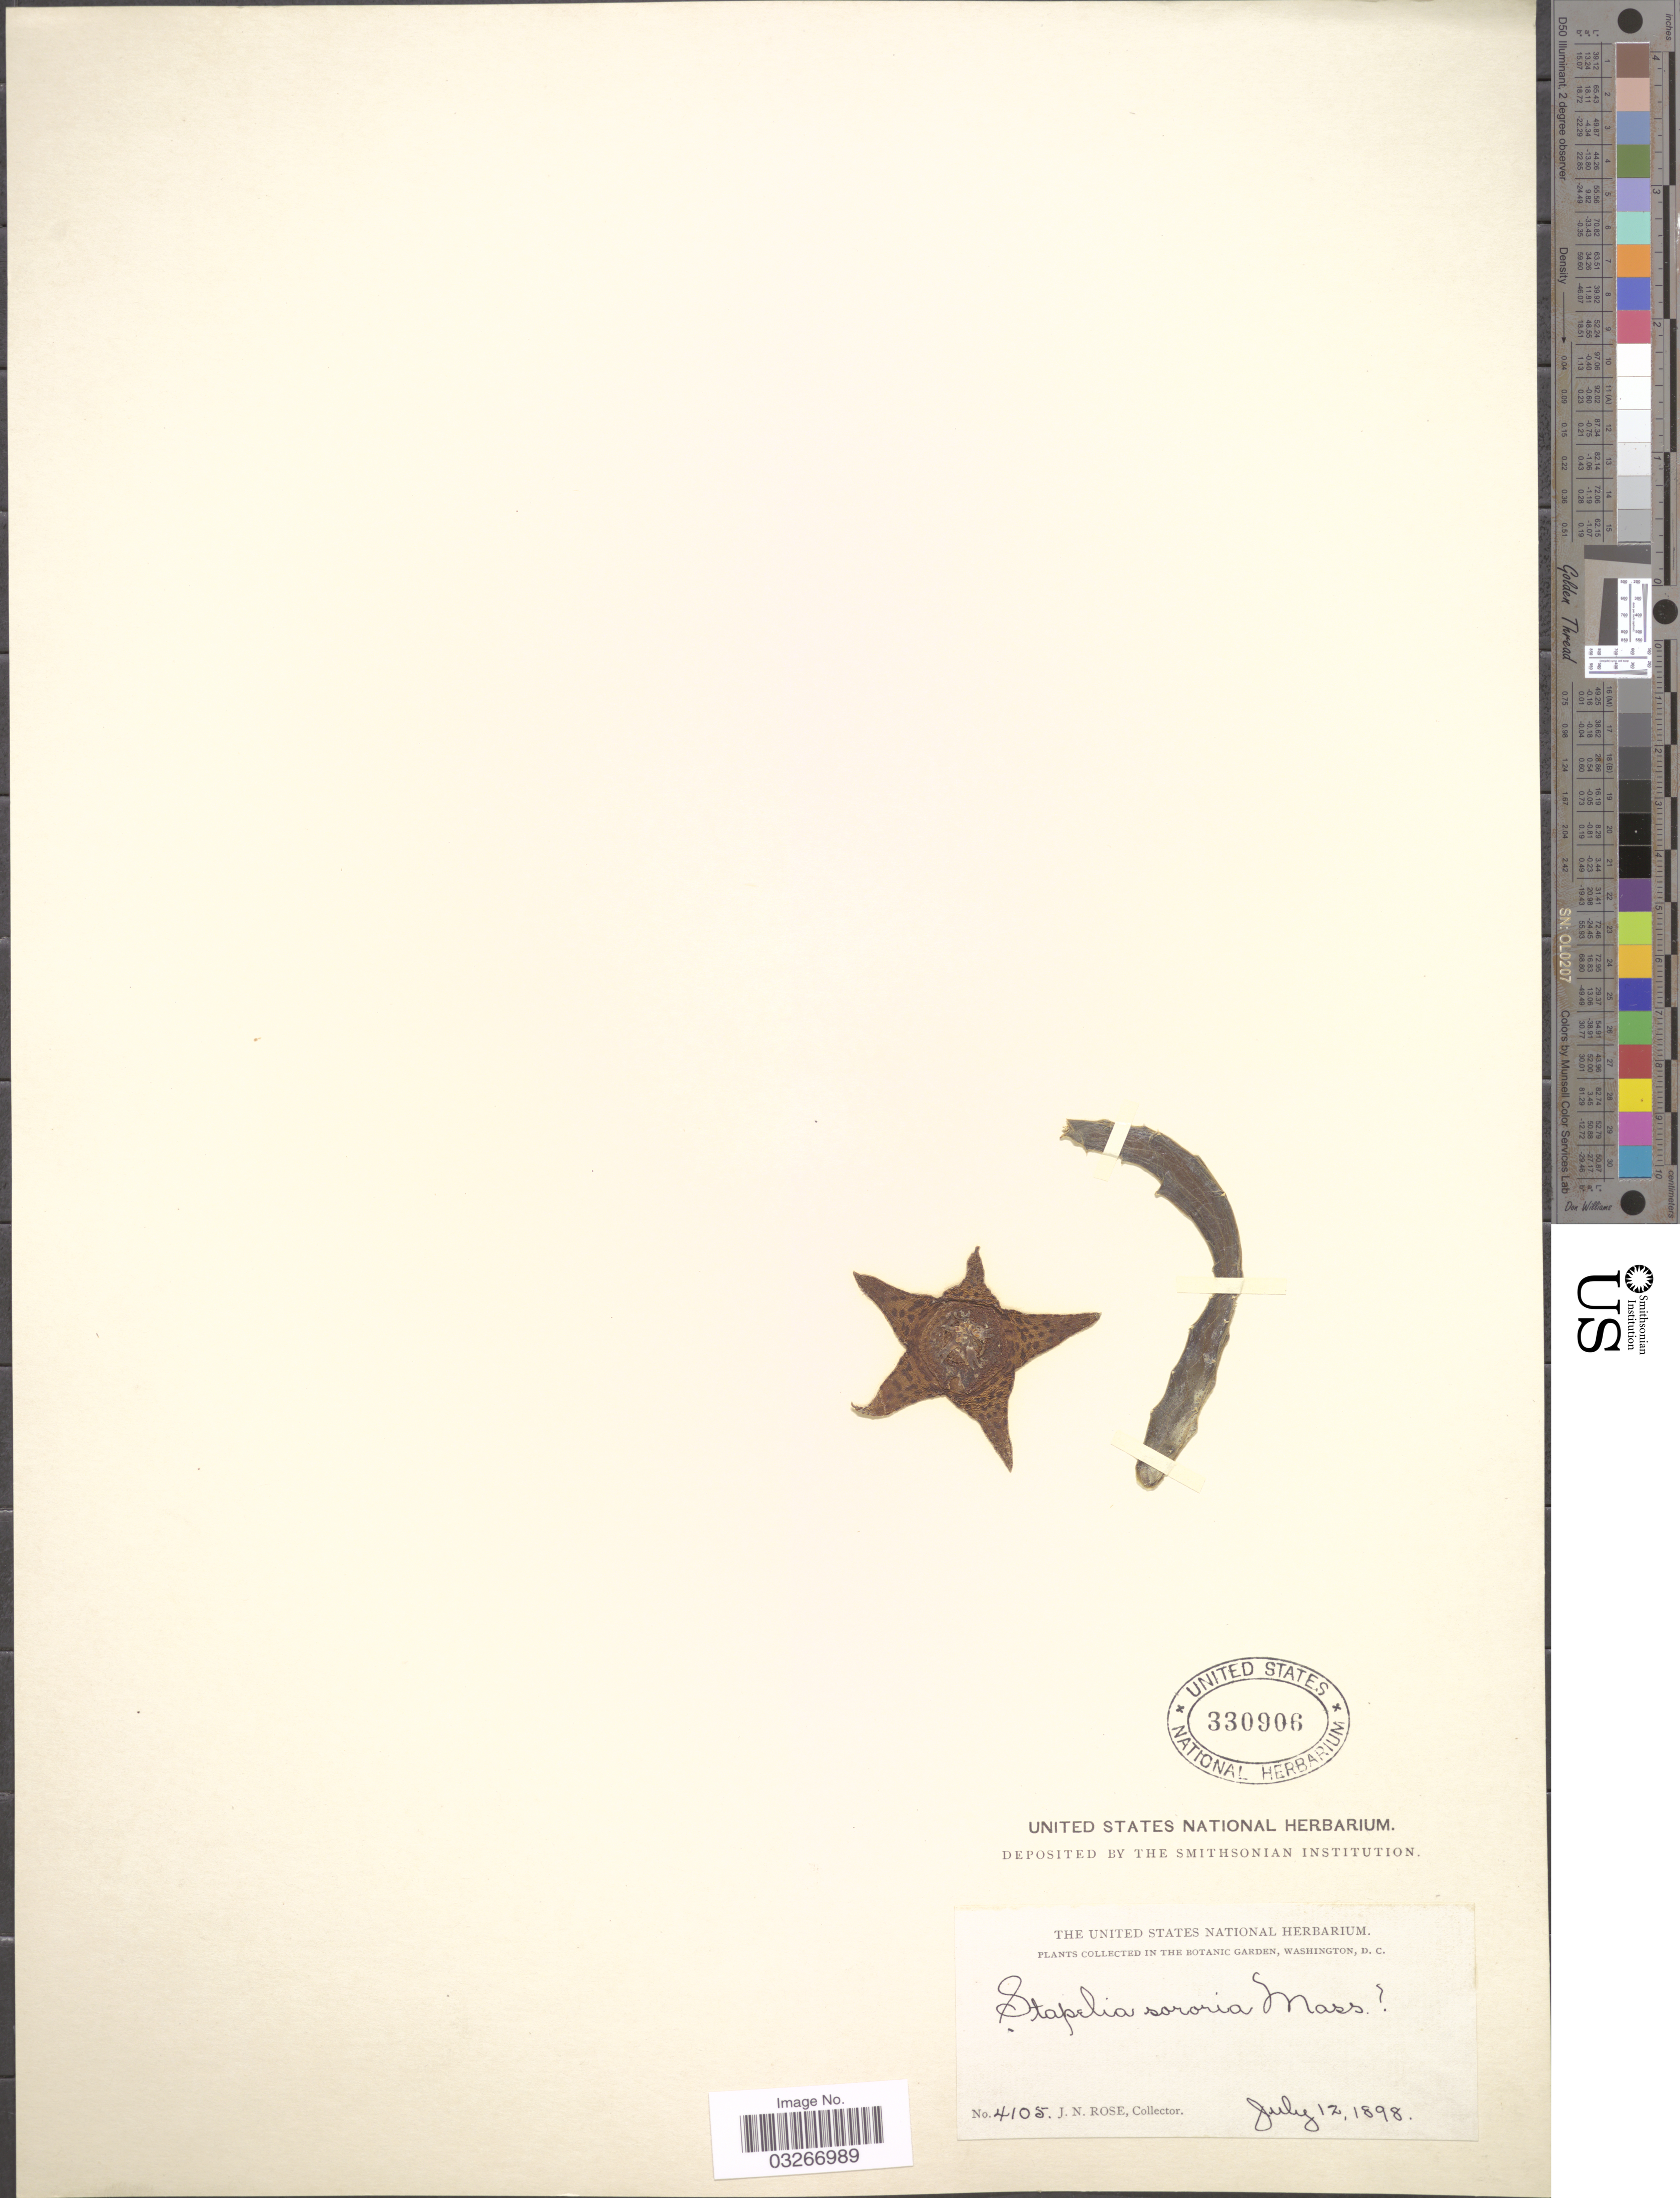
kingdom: Plantae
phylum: Tracheophyta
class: Magnoliopsida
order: Gentianales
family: Apocynaceae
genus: Orbea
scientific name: Orbea variegata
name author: (L.) Haw.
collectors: J. N. Rose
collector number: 4105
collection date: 1898-07-12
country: United States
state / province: Washington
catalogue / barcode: US 330906